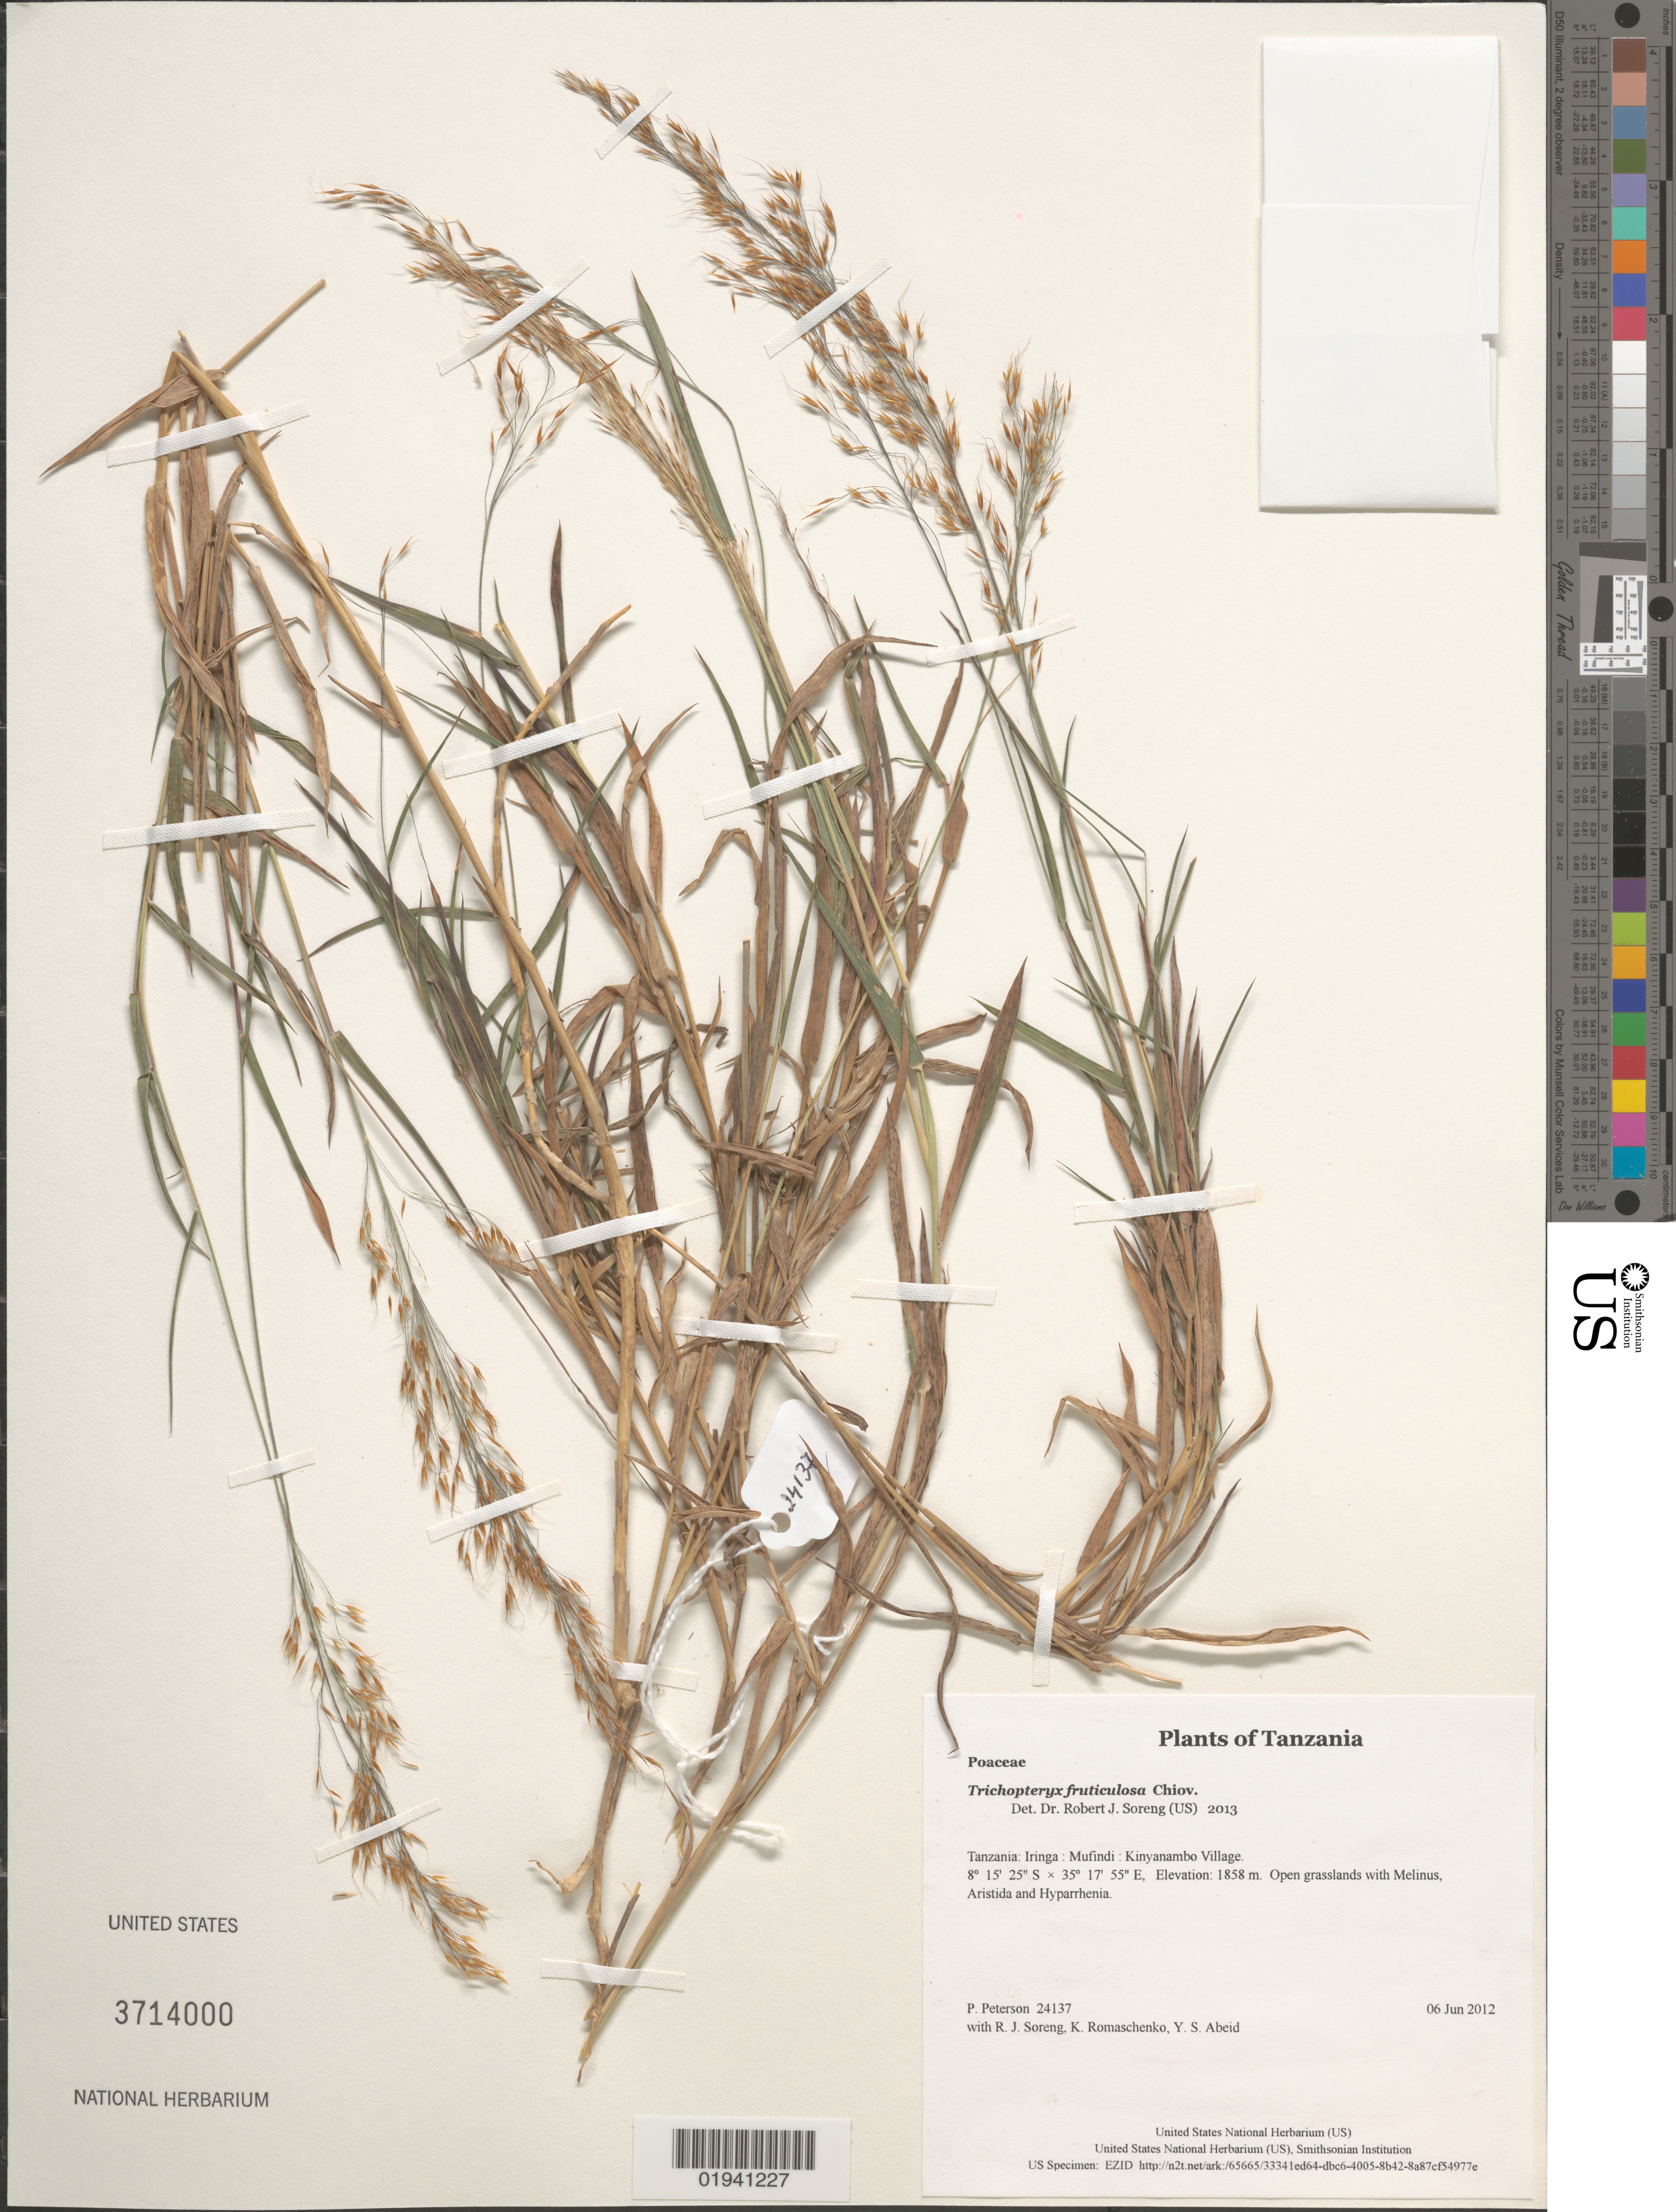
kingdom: Plantae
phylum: Tracheophyta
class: Liliopsida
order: Poales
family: Poaceae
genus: Trichopteryx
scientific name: Trichopteryx fruticulosa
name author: Chiov.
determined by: Soreng, Robert J., Research Associate (BOT), Smithsonian Institution - National Museum of Natural History (UNITED STATES)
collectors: P. M. Peterson, R. J. Soreng, K. Romaschenko & Y. Abeid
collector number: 24137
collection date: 2012-06-06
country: Tanzania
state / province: Iringa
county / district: Mufindi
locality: Kinyanambo Village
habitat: Open grasslands with Melinus, Aristida and Hyparrhenia.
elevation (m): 1858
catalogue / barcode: US 3714000